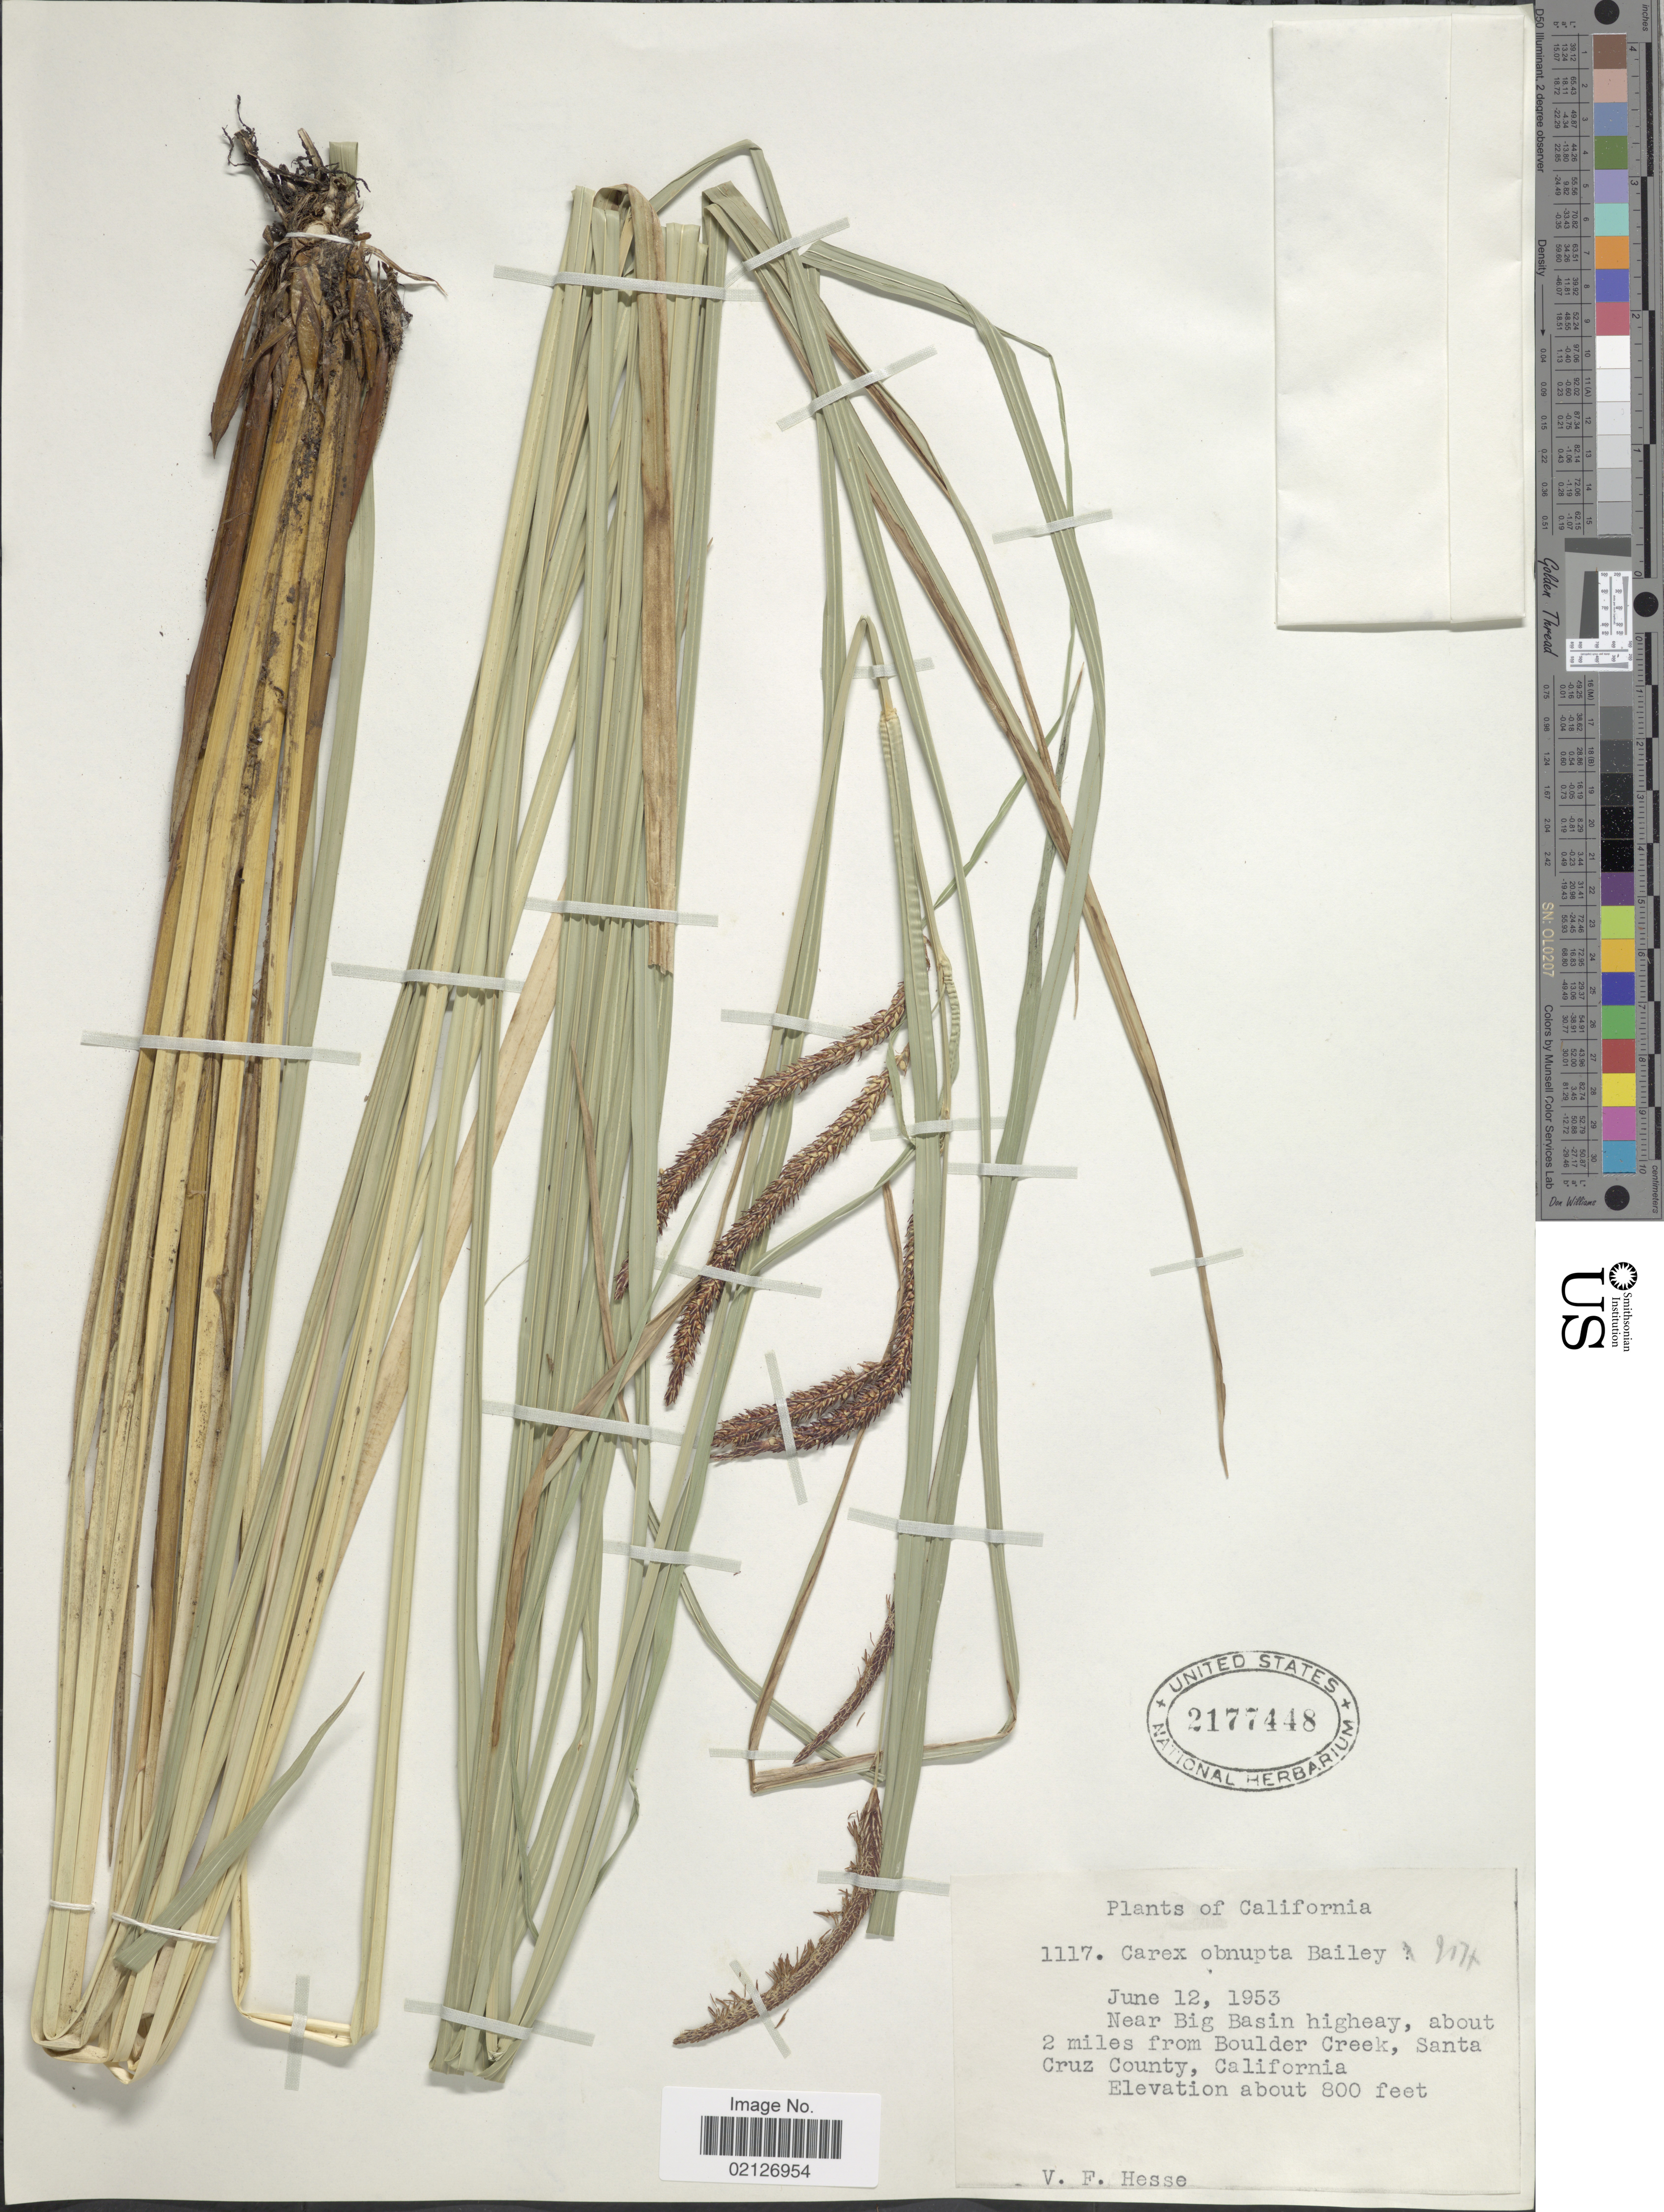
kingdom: Plantae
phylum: Tracheophyta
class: Liliopsida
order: Poales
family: Cyperaceae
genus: Carex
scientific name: Carex obnupta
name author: L.H. Bailey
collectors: V. Hesse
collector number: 1117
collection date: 1953-06-12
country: United States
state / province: California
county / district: Santa Cruz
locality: Near Big Basin higheay, about 2 miles from Boulder Creek, Santa Cruz County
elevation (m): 244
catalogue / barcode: US 2177448